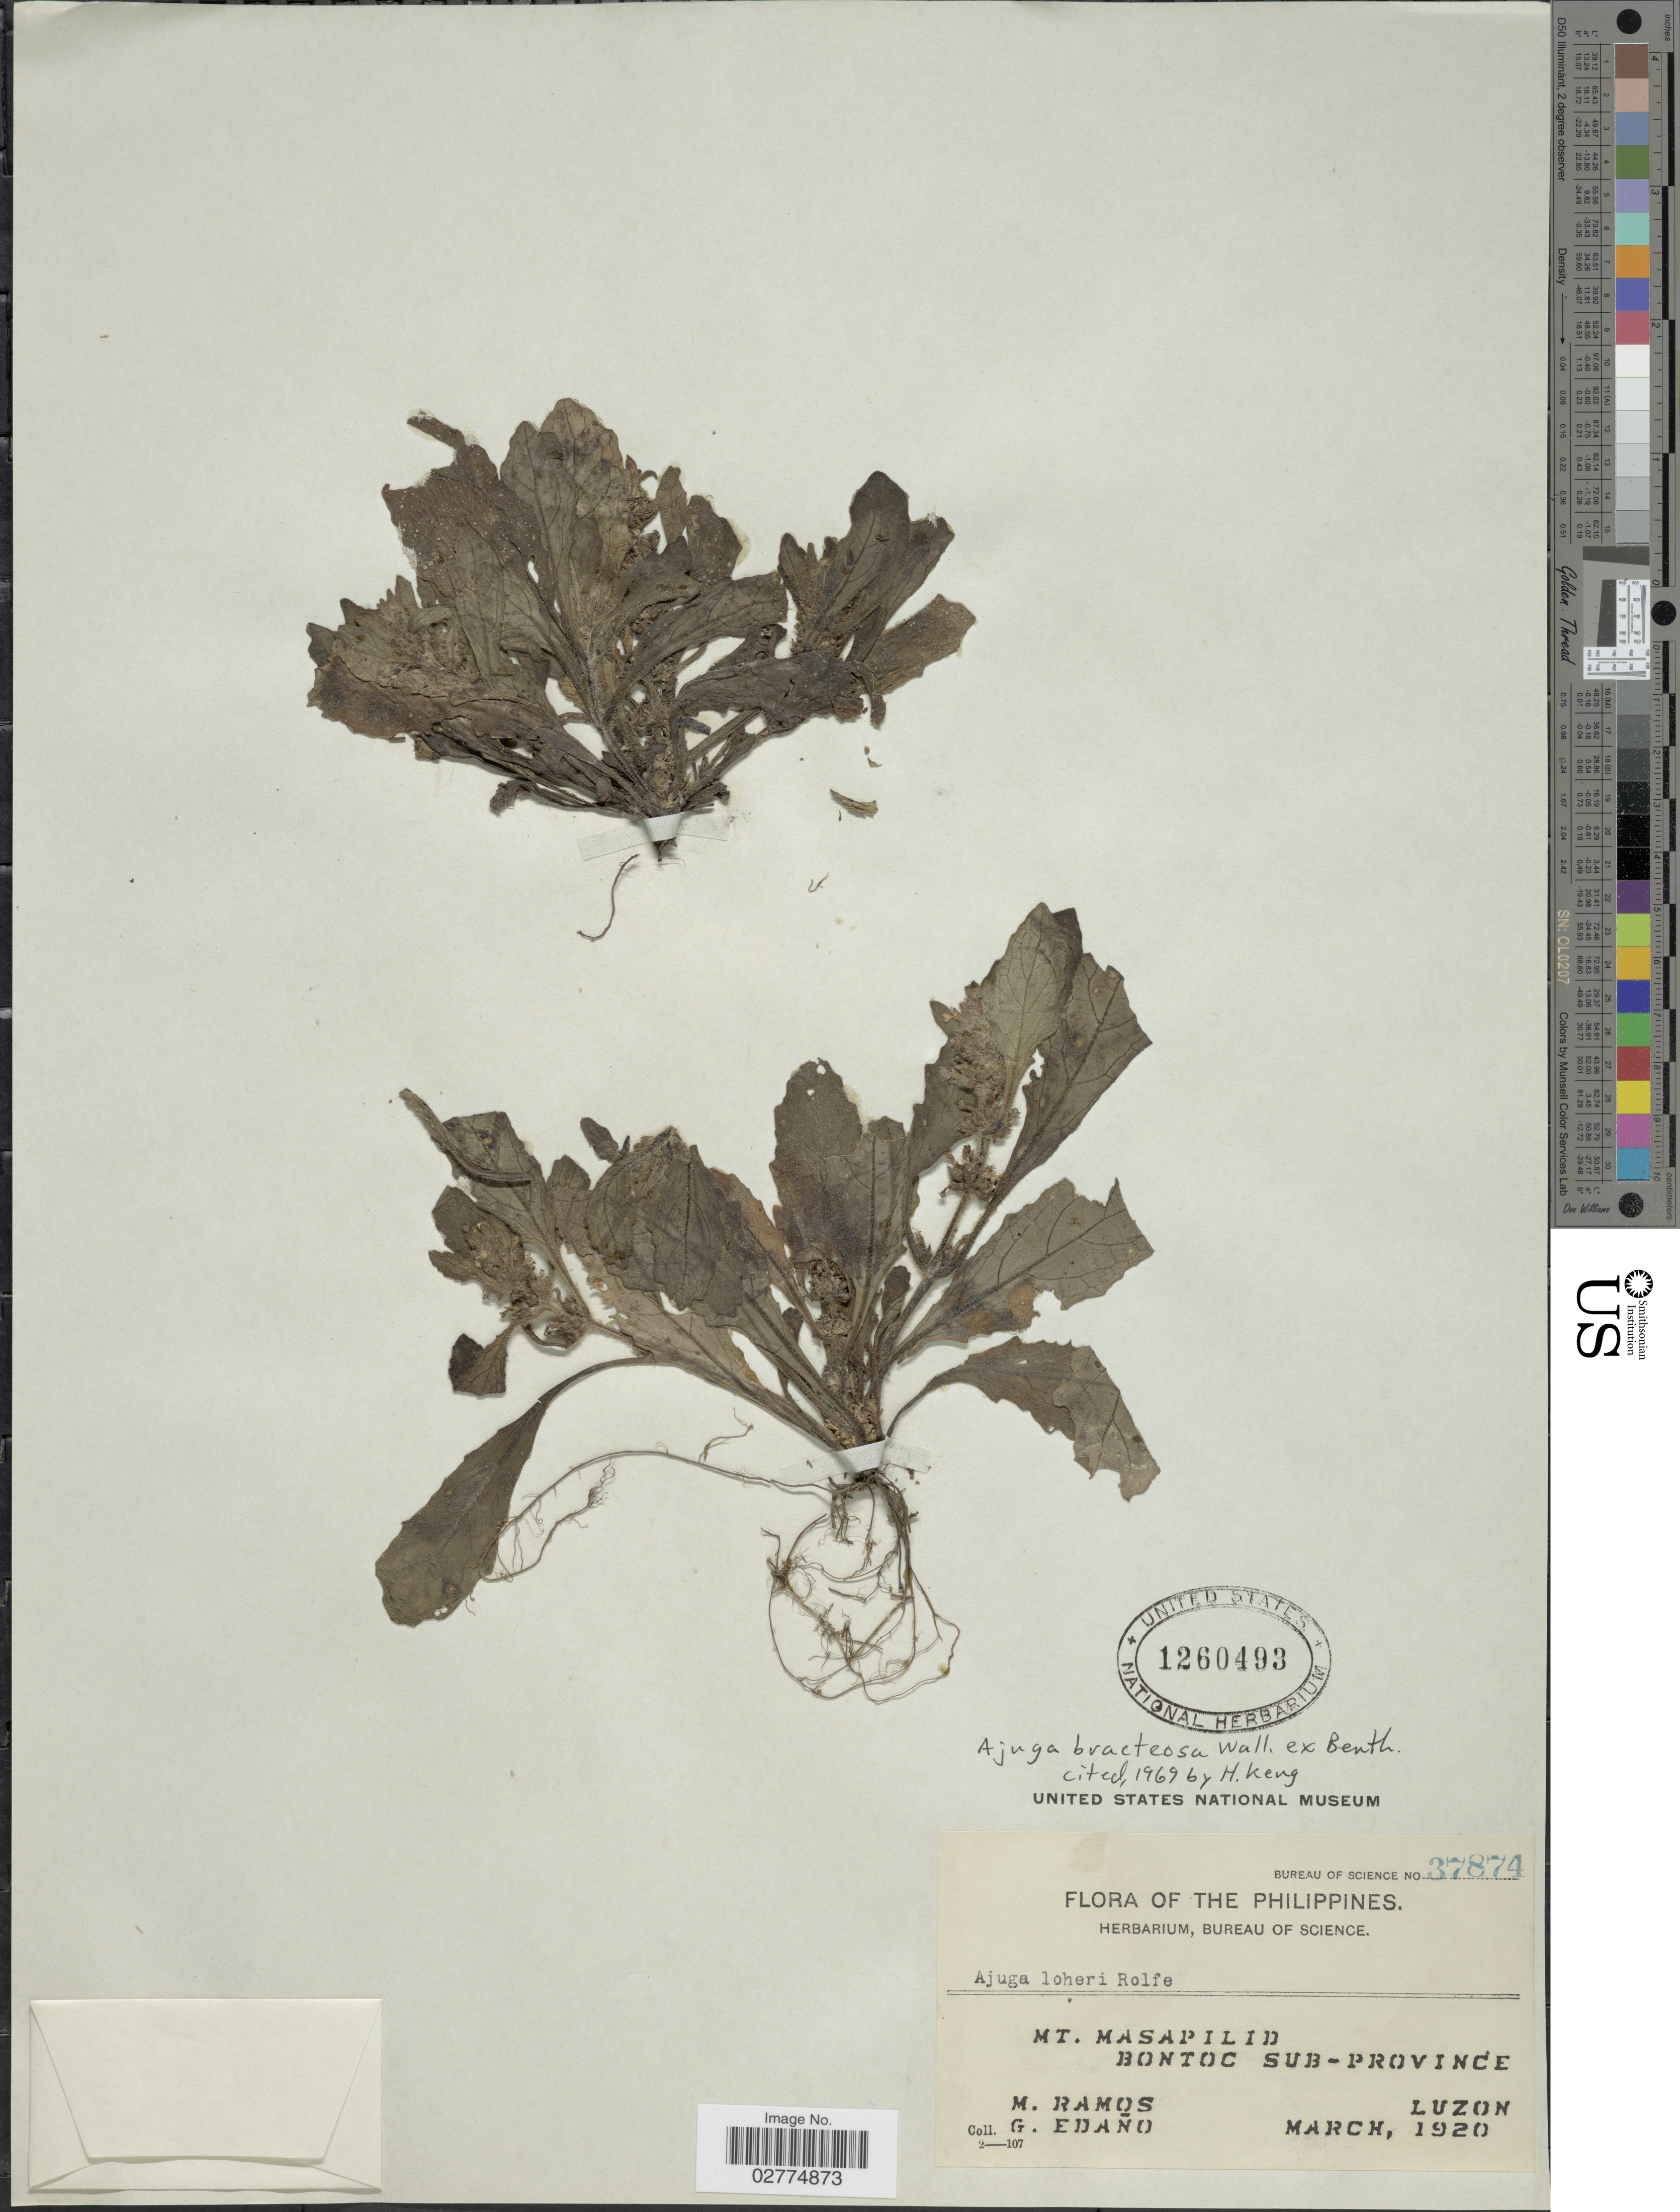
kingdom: Plantae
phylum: Tracheophyta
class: Magnoliopsida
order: Lamiales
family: Lamiaceae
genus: Ajuga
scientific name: Ajuga bracteosa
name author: Wall. ex Benth.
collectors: M. Ramos & G. Edaño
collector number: Bureau of Science 37874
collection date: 1920-03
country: Philippines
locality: Mt. Masapilid, Bontoc Sub-Province, Luzon.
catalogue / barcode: US 1260493